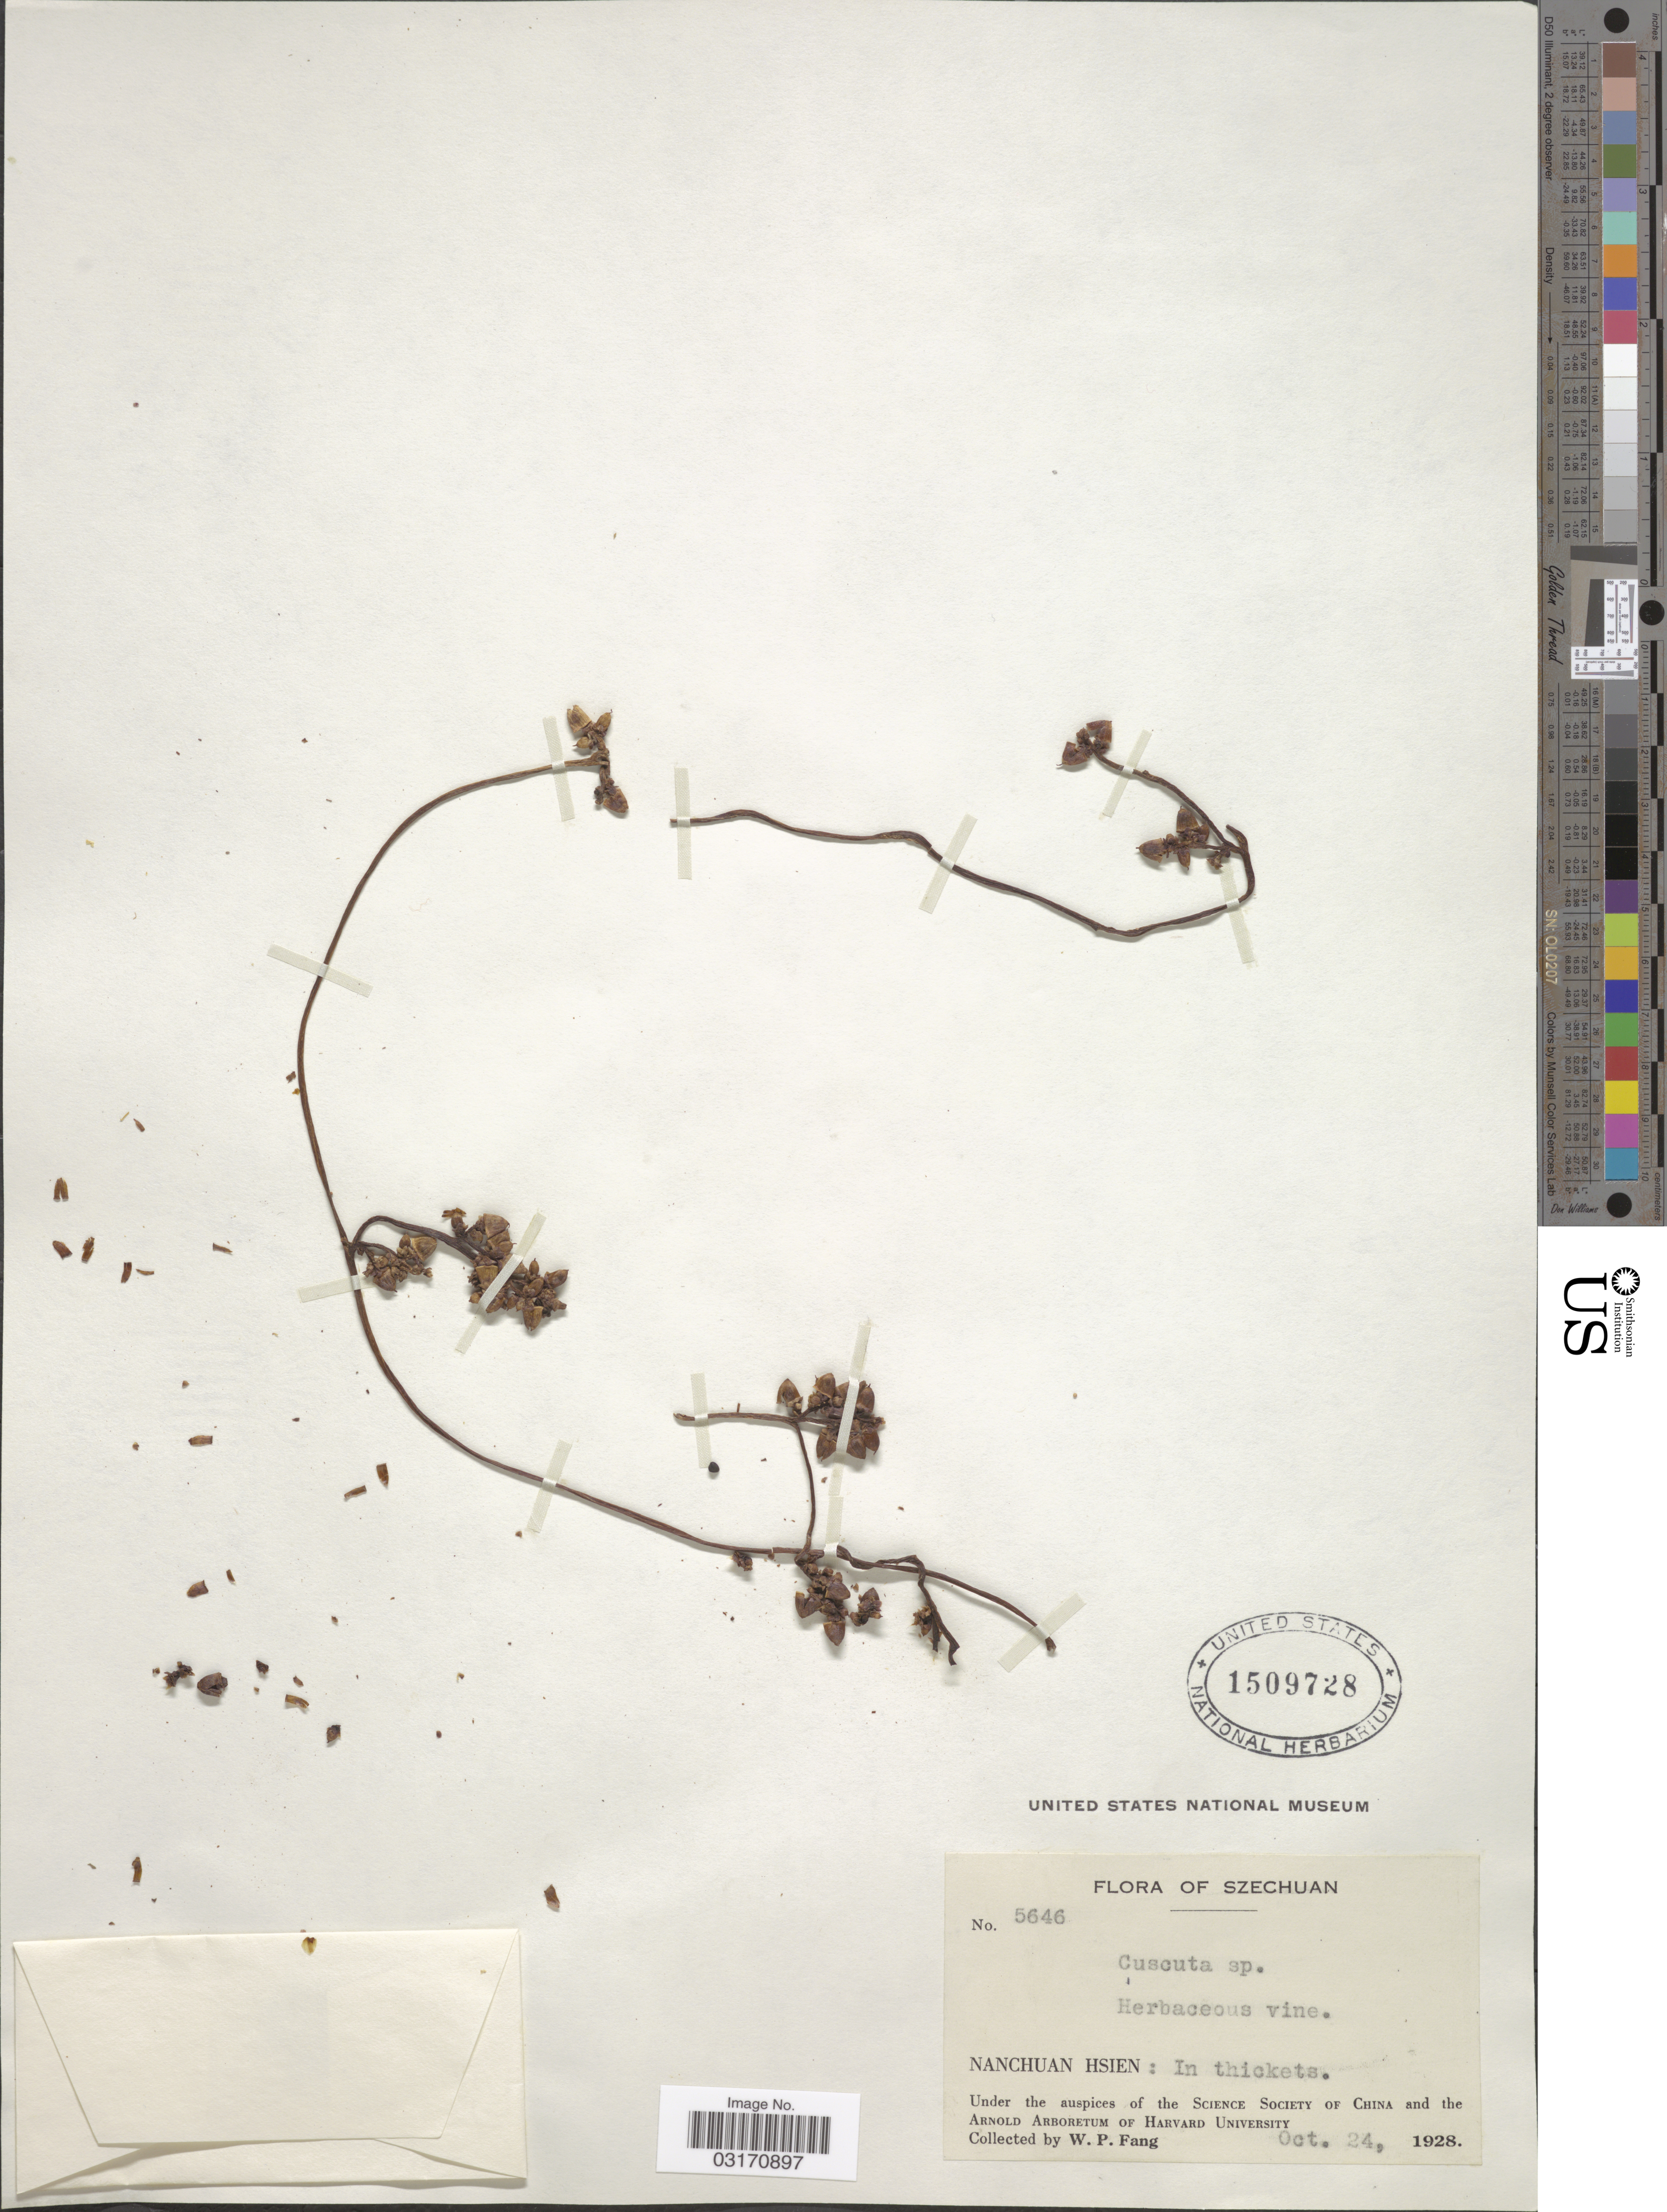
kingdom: Plantae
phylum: Tracheophyta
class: Magnoliopsida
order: Solanales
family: Convolvulaceae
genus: Cuscuta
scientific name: Cuscuta sp.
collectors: W. P. Fang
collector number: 5646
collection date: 1928-10-24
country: China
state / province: Sichuan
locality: Szechuan. Nanchuan Hsien.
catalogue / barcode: US 1509728